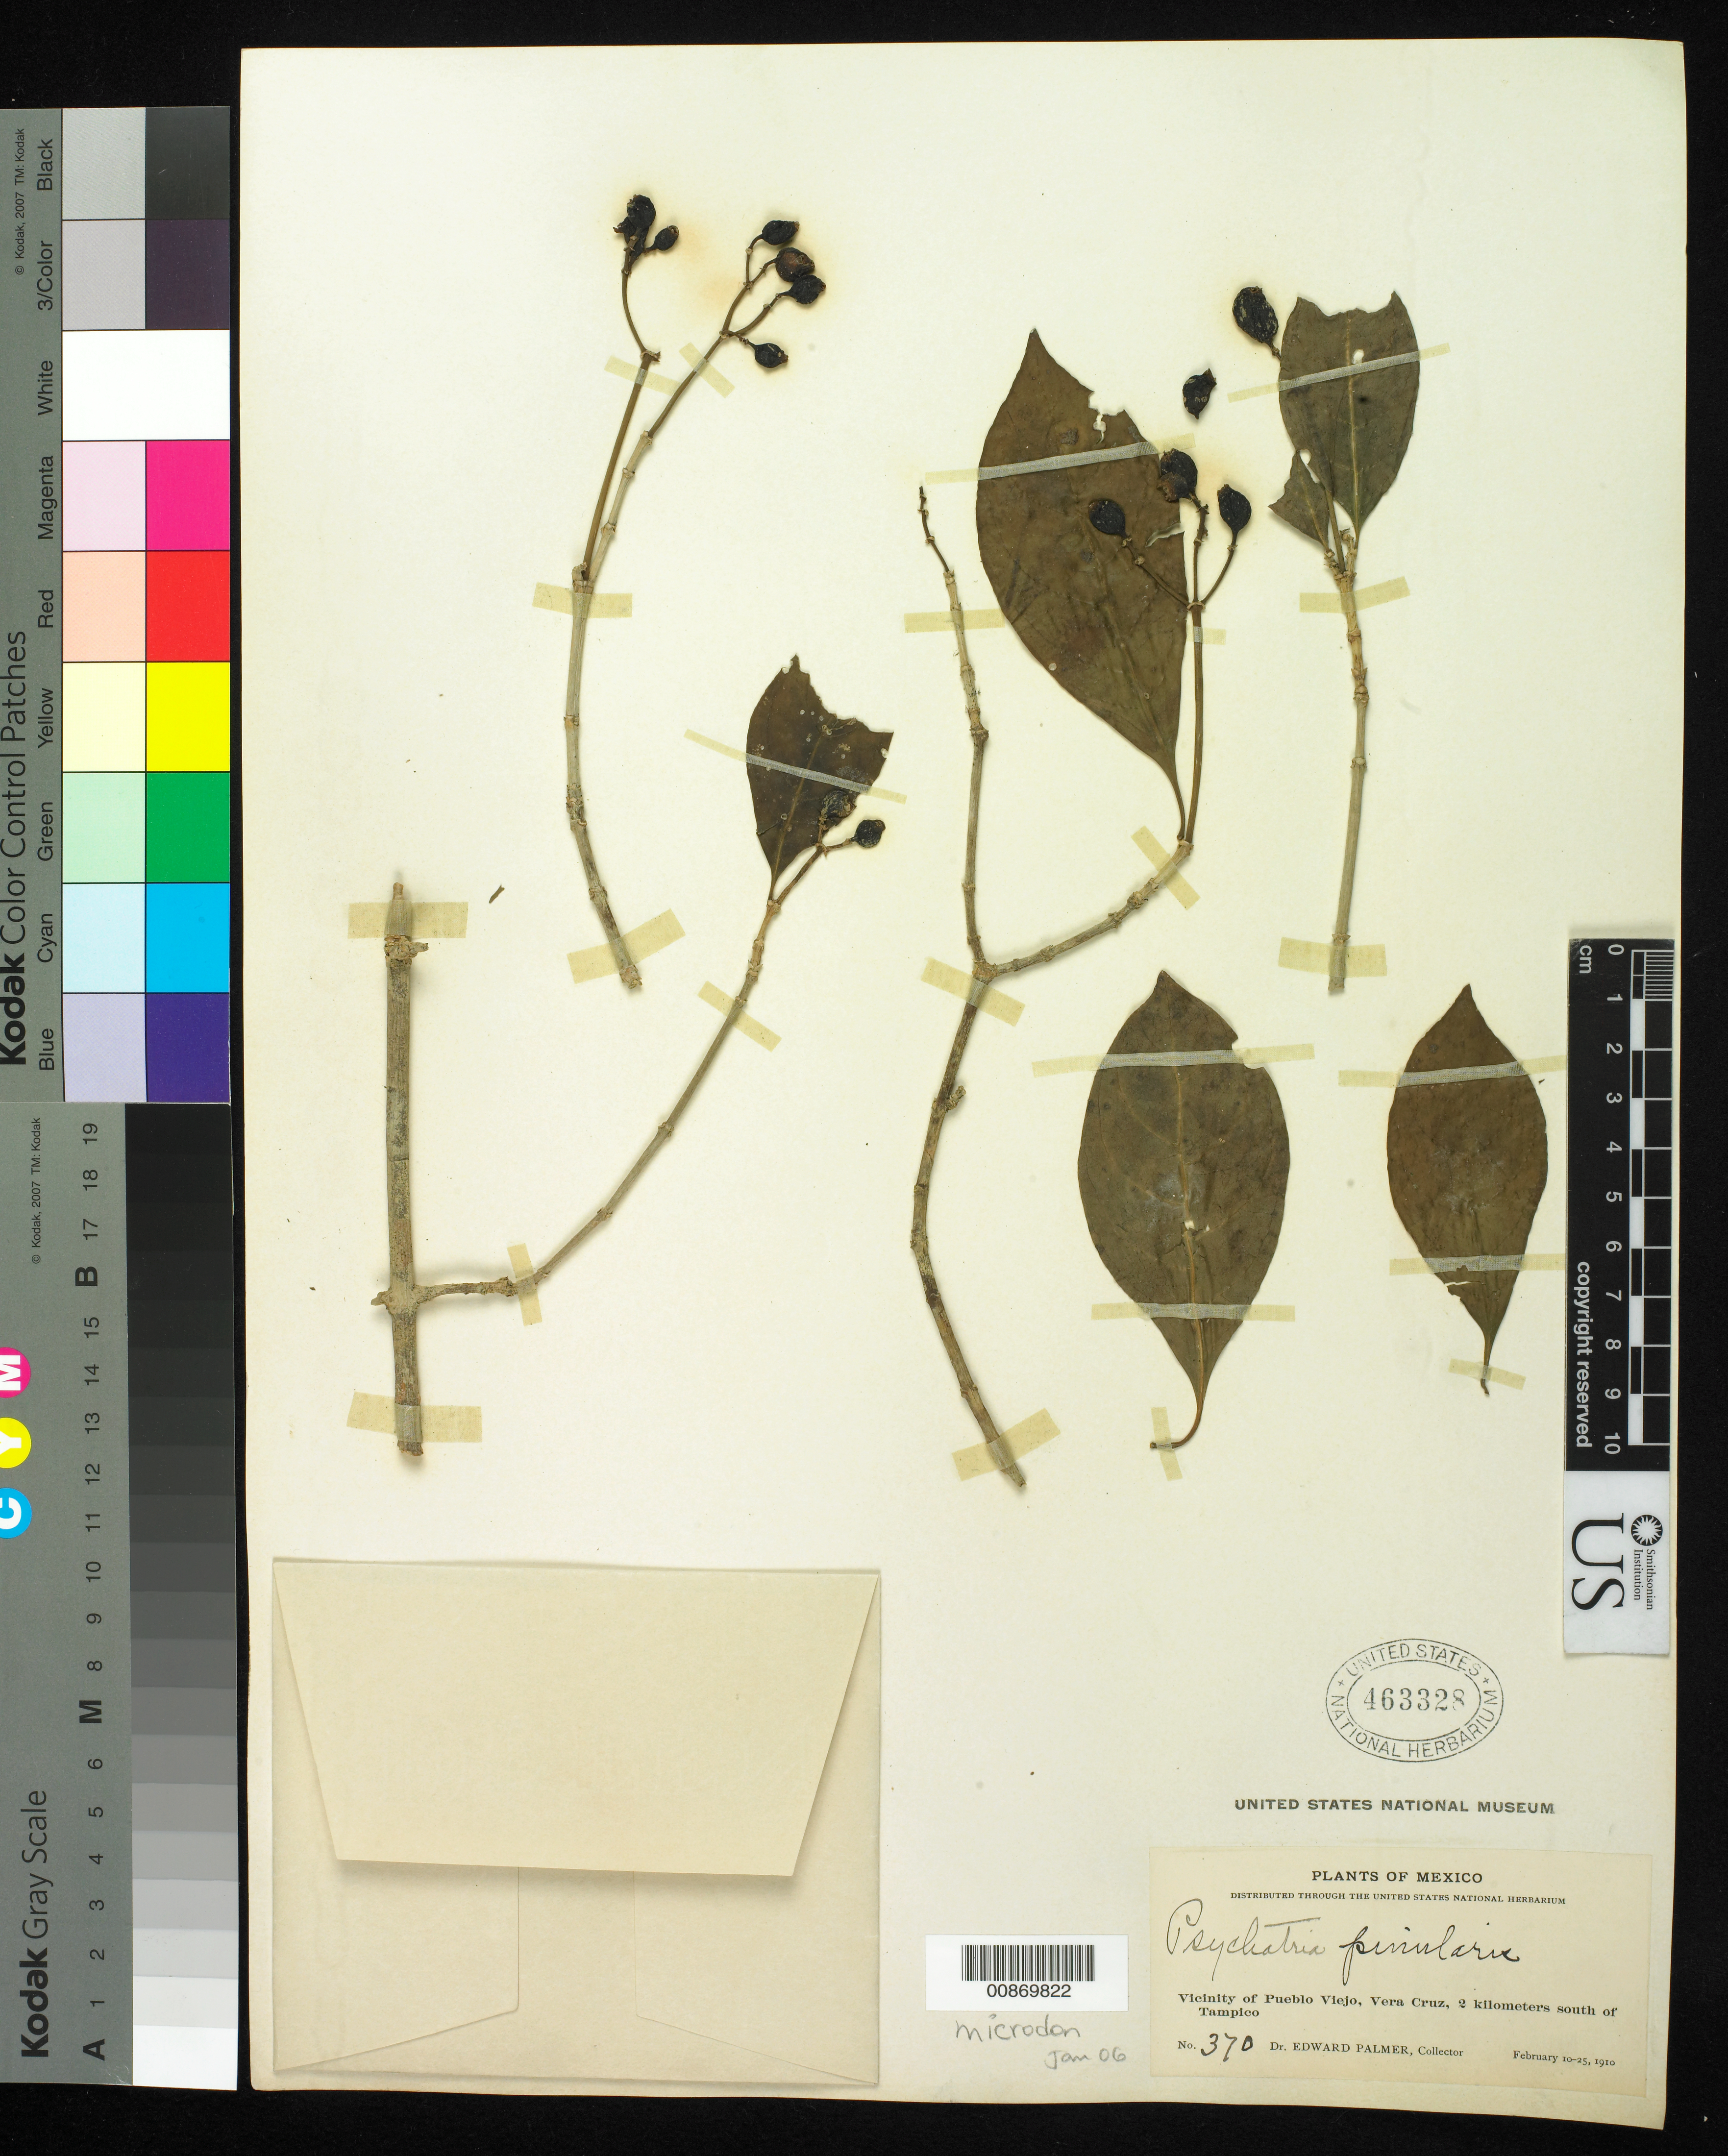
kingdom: Plantae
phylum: Tracheophyta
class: Magnoliopsida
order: Gentianales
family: Rubiaceae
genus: Psychotria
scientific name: Psychotria microdon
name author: (DC.) Urb.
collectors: E. Palmer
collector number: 370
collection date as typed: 10 Feb 1910 to 25 Feb 1910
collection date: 1910-02-10/1910-02-25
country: Mexico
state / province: Veracruz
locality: Vicinity of Pueblo Viejo, Veracruz, 2 kilometers south of Tampico.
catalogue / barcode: US 463328